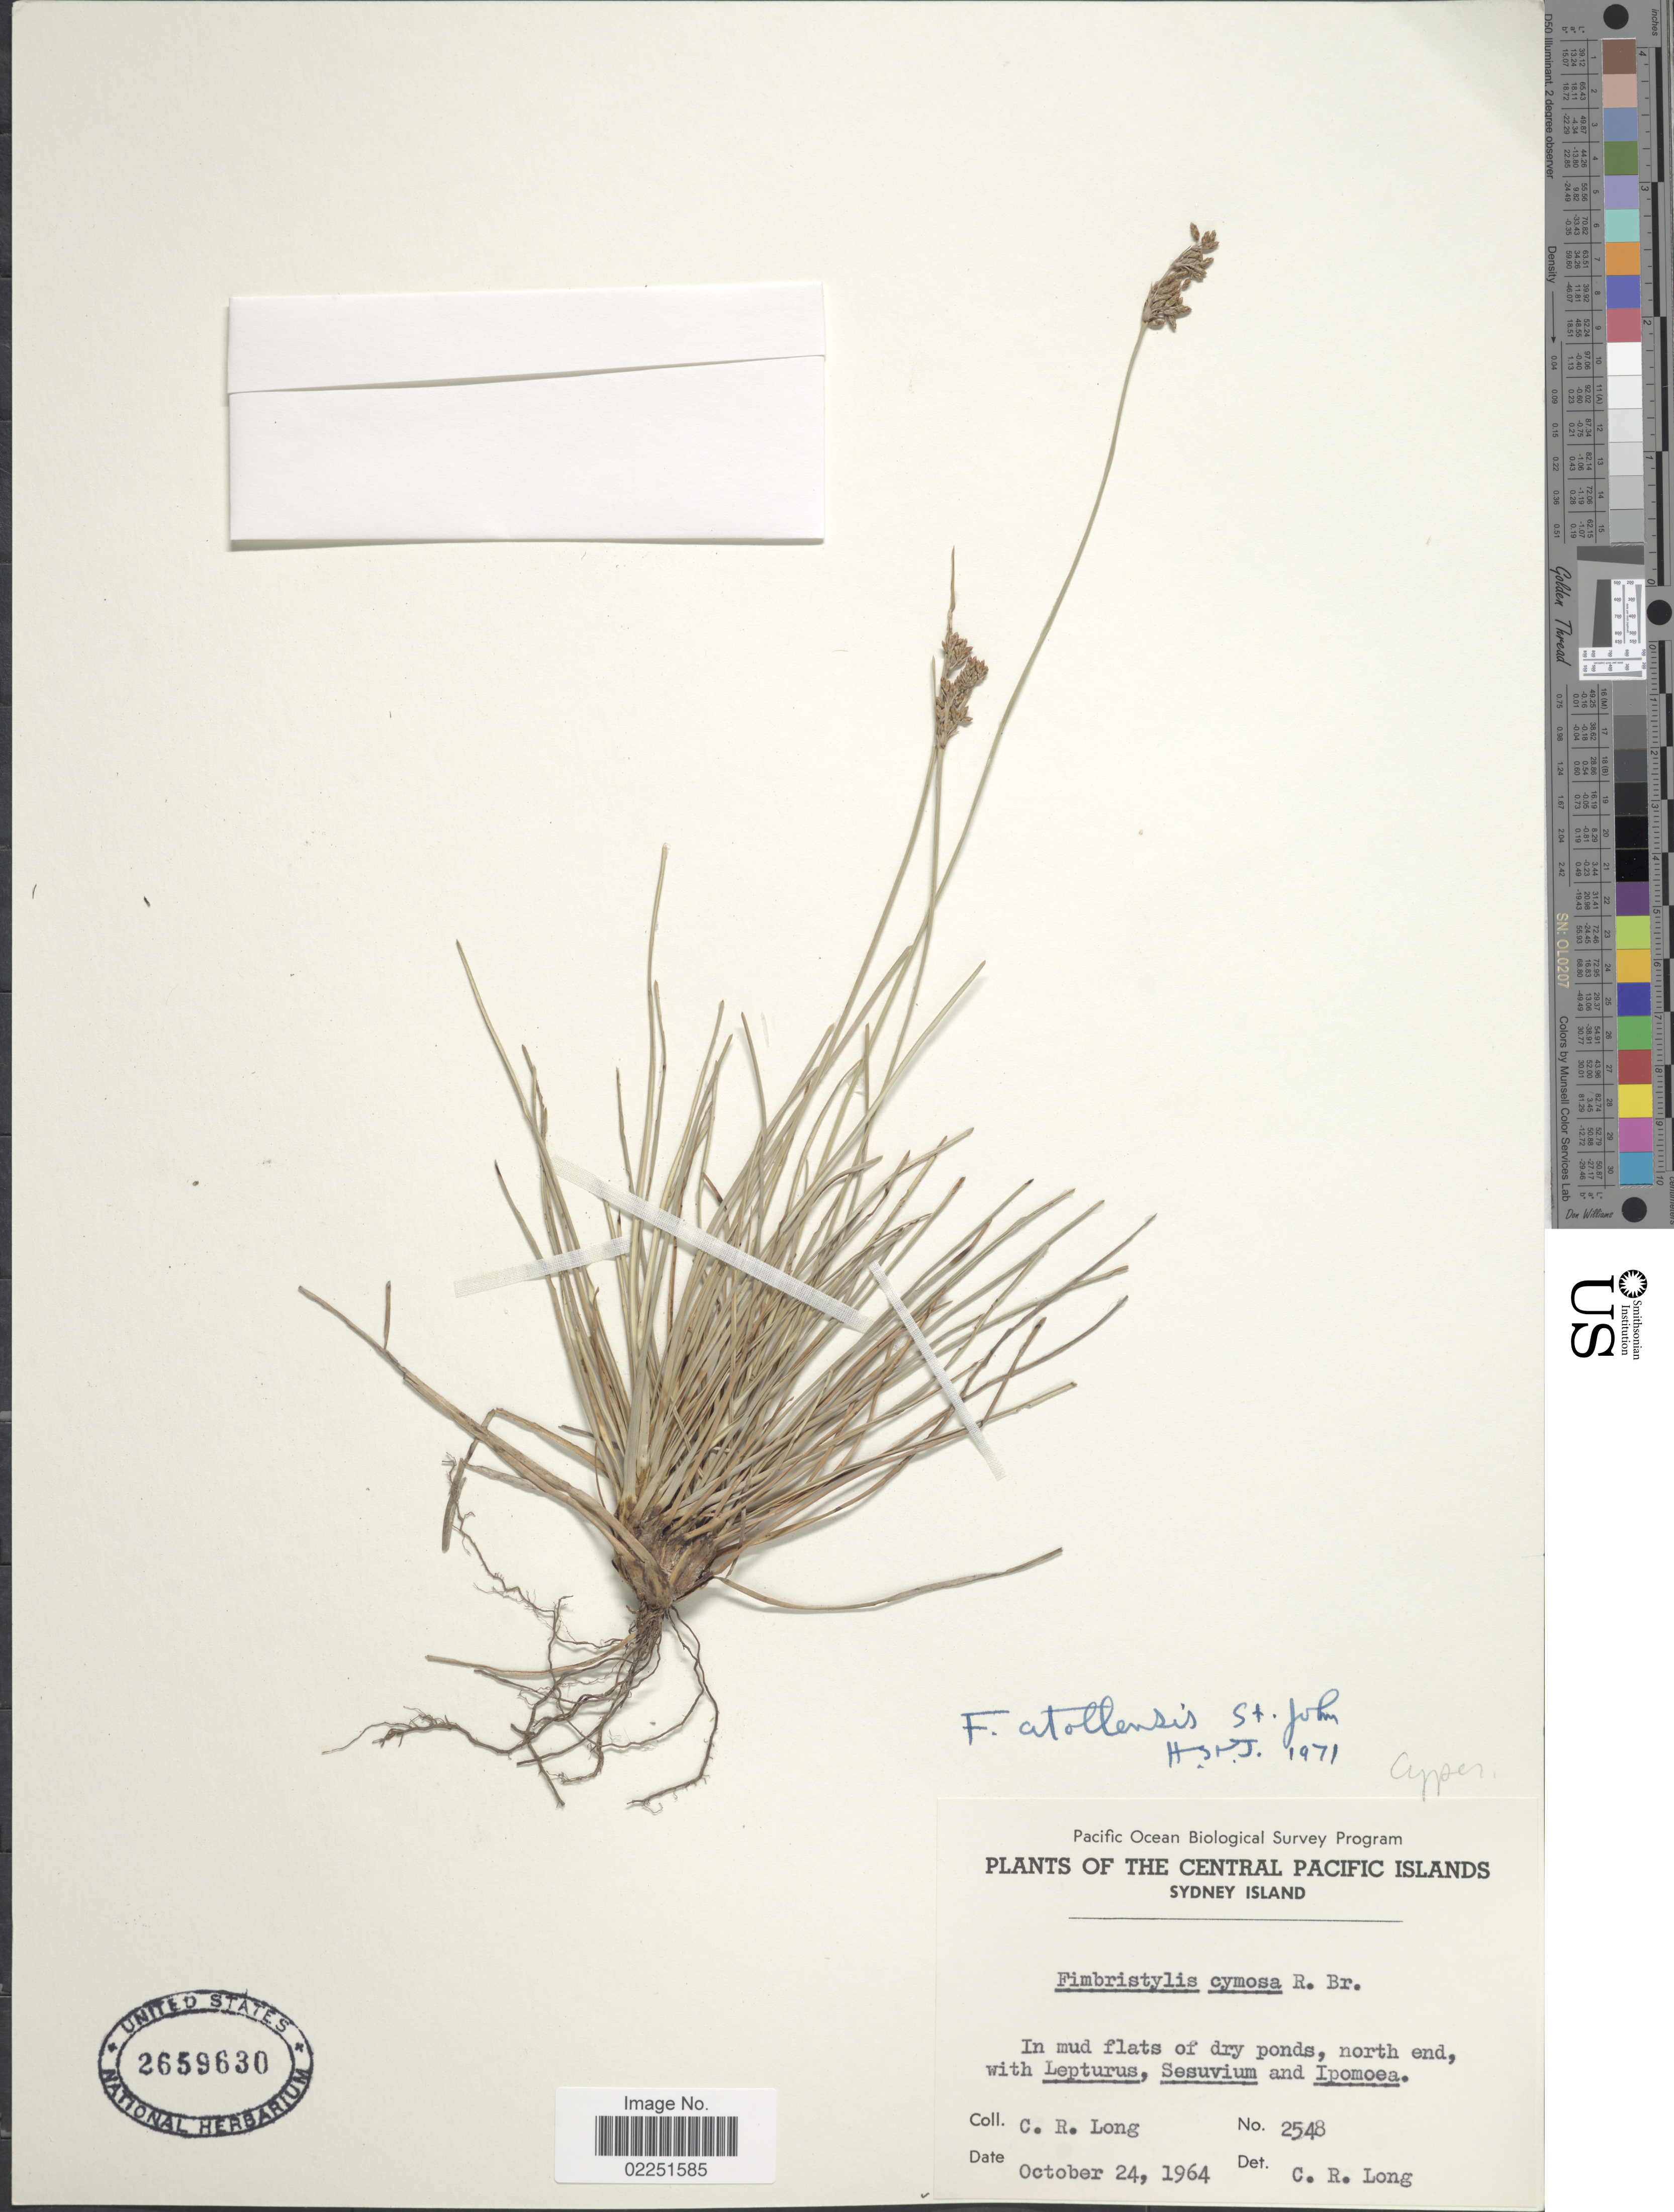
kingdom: Plantae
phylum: Tracheophyta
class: Liliopsida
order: Poales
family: Cyperaceae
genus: Fimbristylis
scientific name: Fimbristylis cymosa subsp. spathacea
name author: (Roth) T. Koyama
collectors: C. R. Long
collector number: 2548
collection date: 1964-10-24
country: Kiribati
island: Manra [Sydney] Island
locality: Central Pacific Islands, Sydney Island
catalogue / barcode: US 2659630